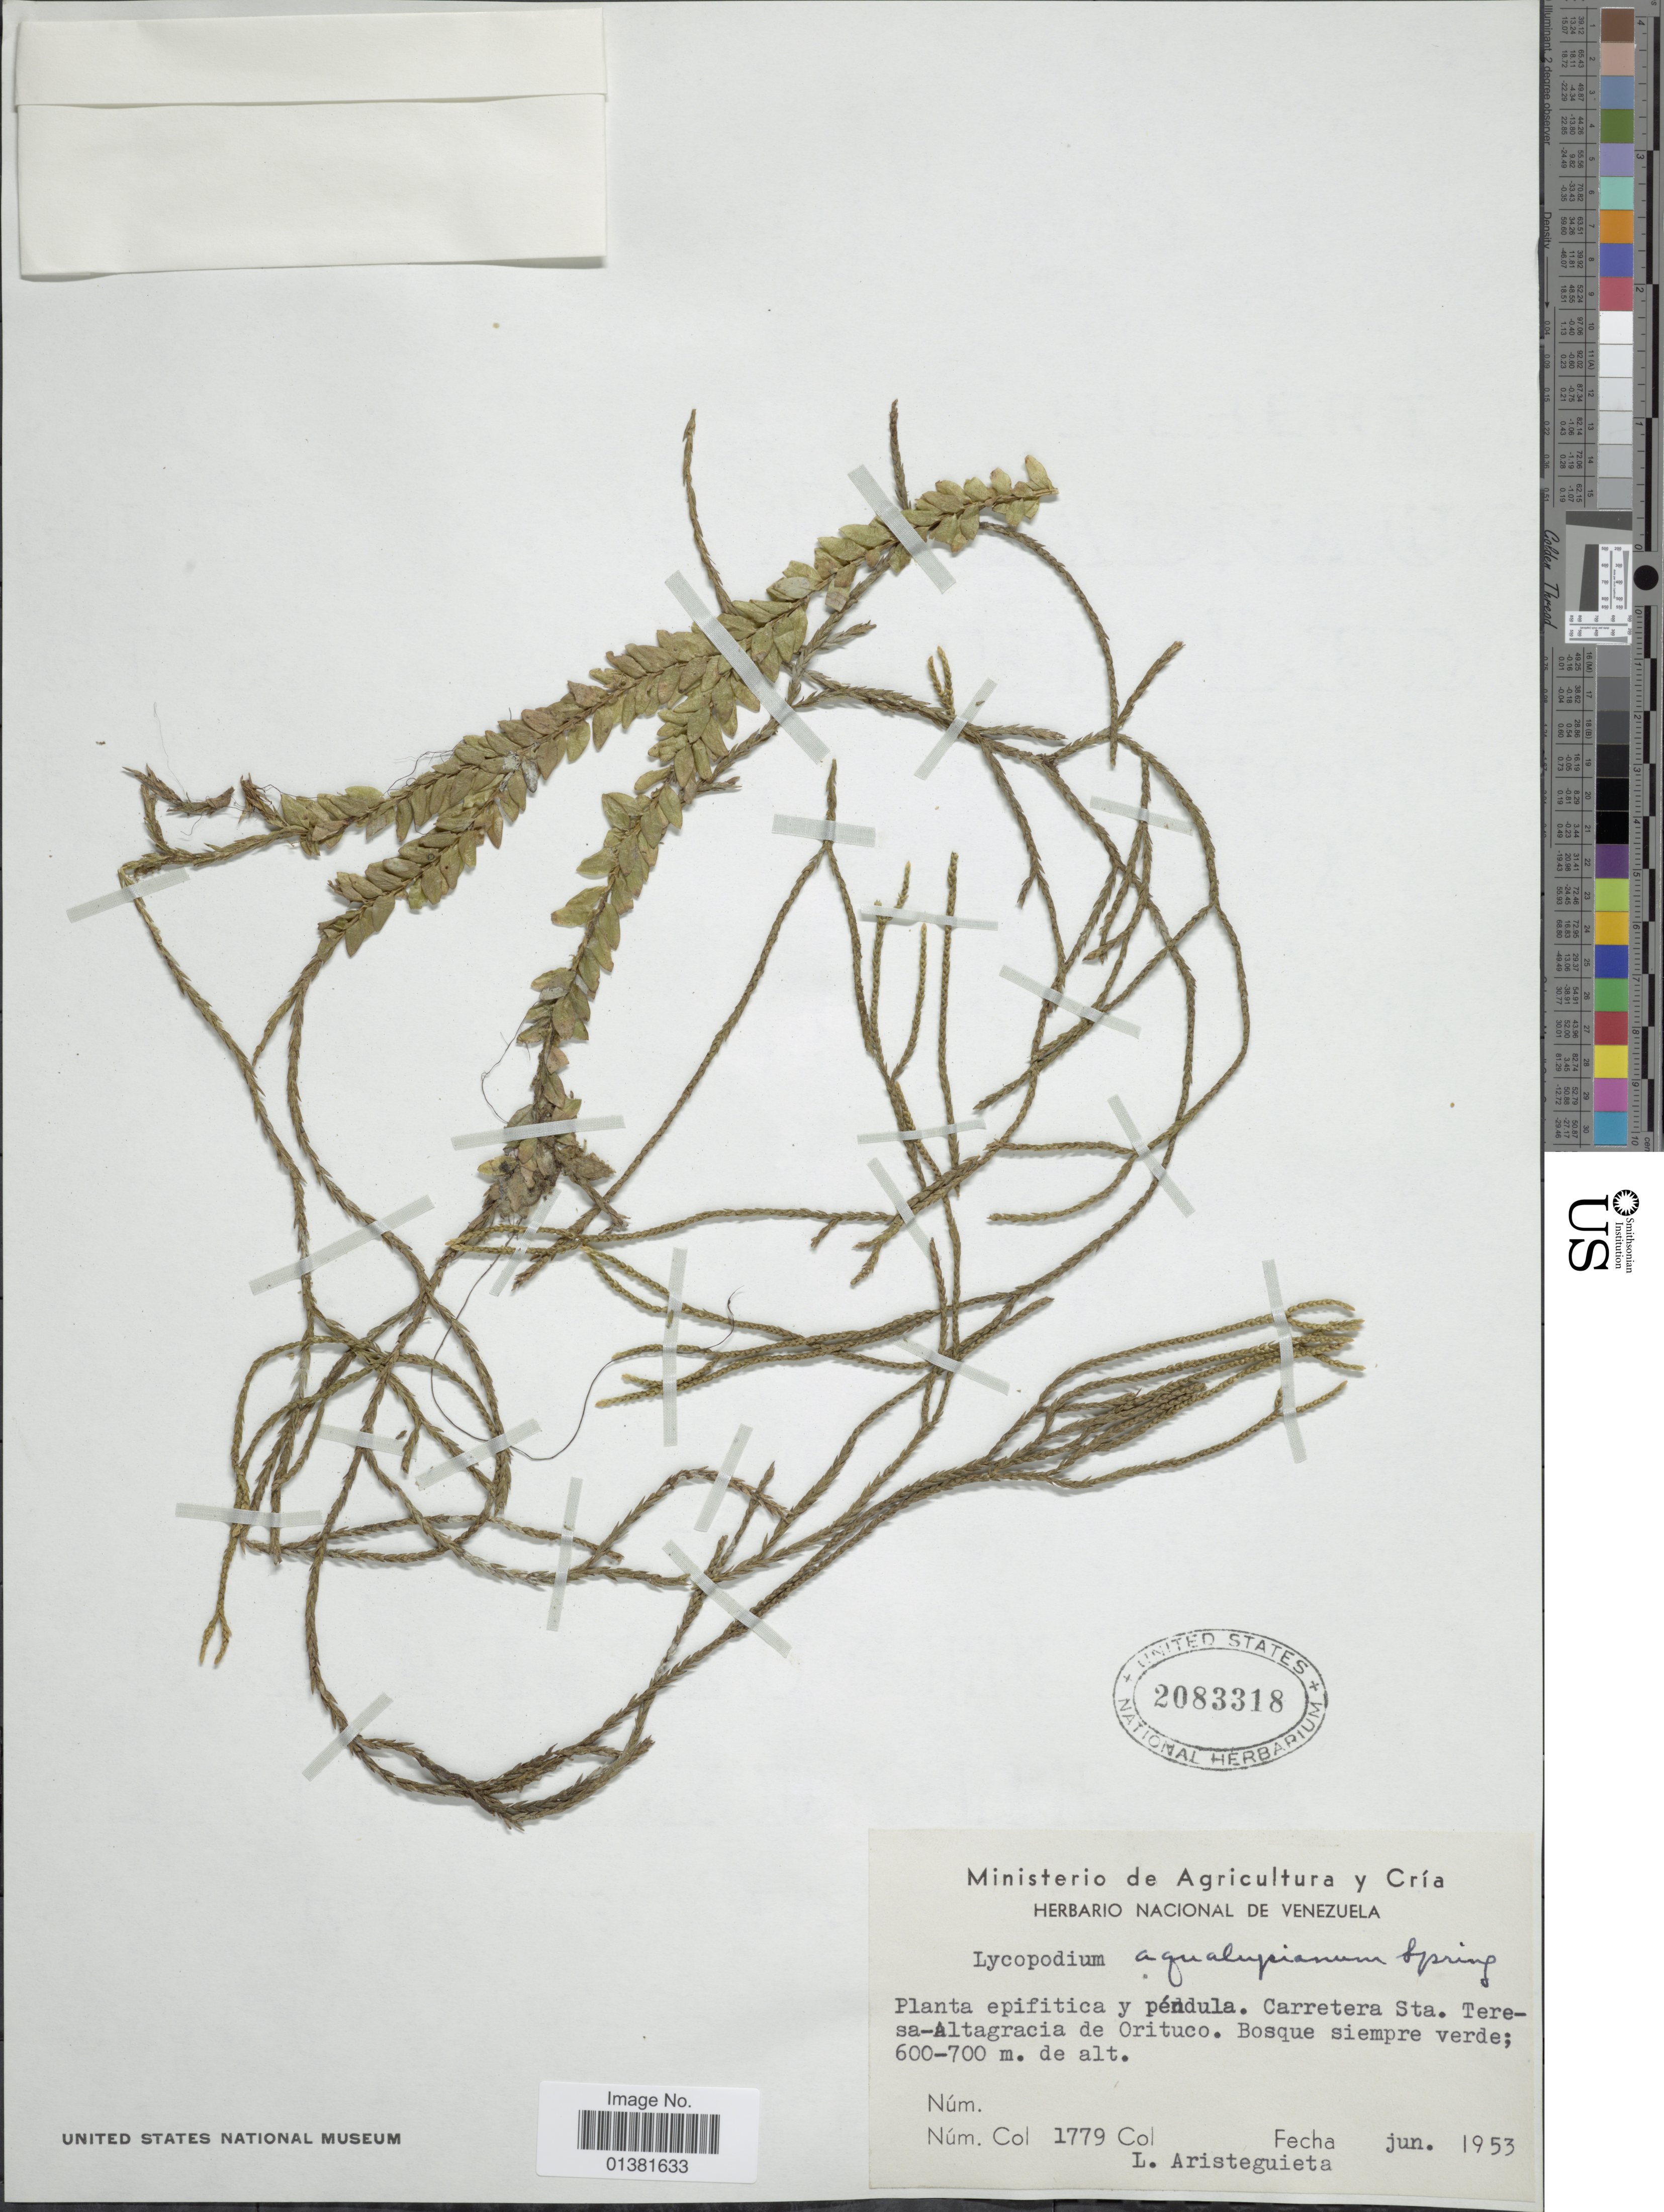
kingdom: Plantae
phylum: Tracheophyta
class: Lycopodiopsida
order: Lycopodiales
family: Lycopodiaceae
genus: Phlegmariurus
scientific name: Phlegmariurus aqualupianus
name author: (Spring) B. Øllg.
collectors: L. Aristeguieta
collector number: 1779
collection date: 1953-06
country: Venezuela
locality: Carretera Sta. Teresa-Altagracia de Ortiuco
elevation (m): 600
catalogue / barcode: US 2083318